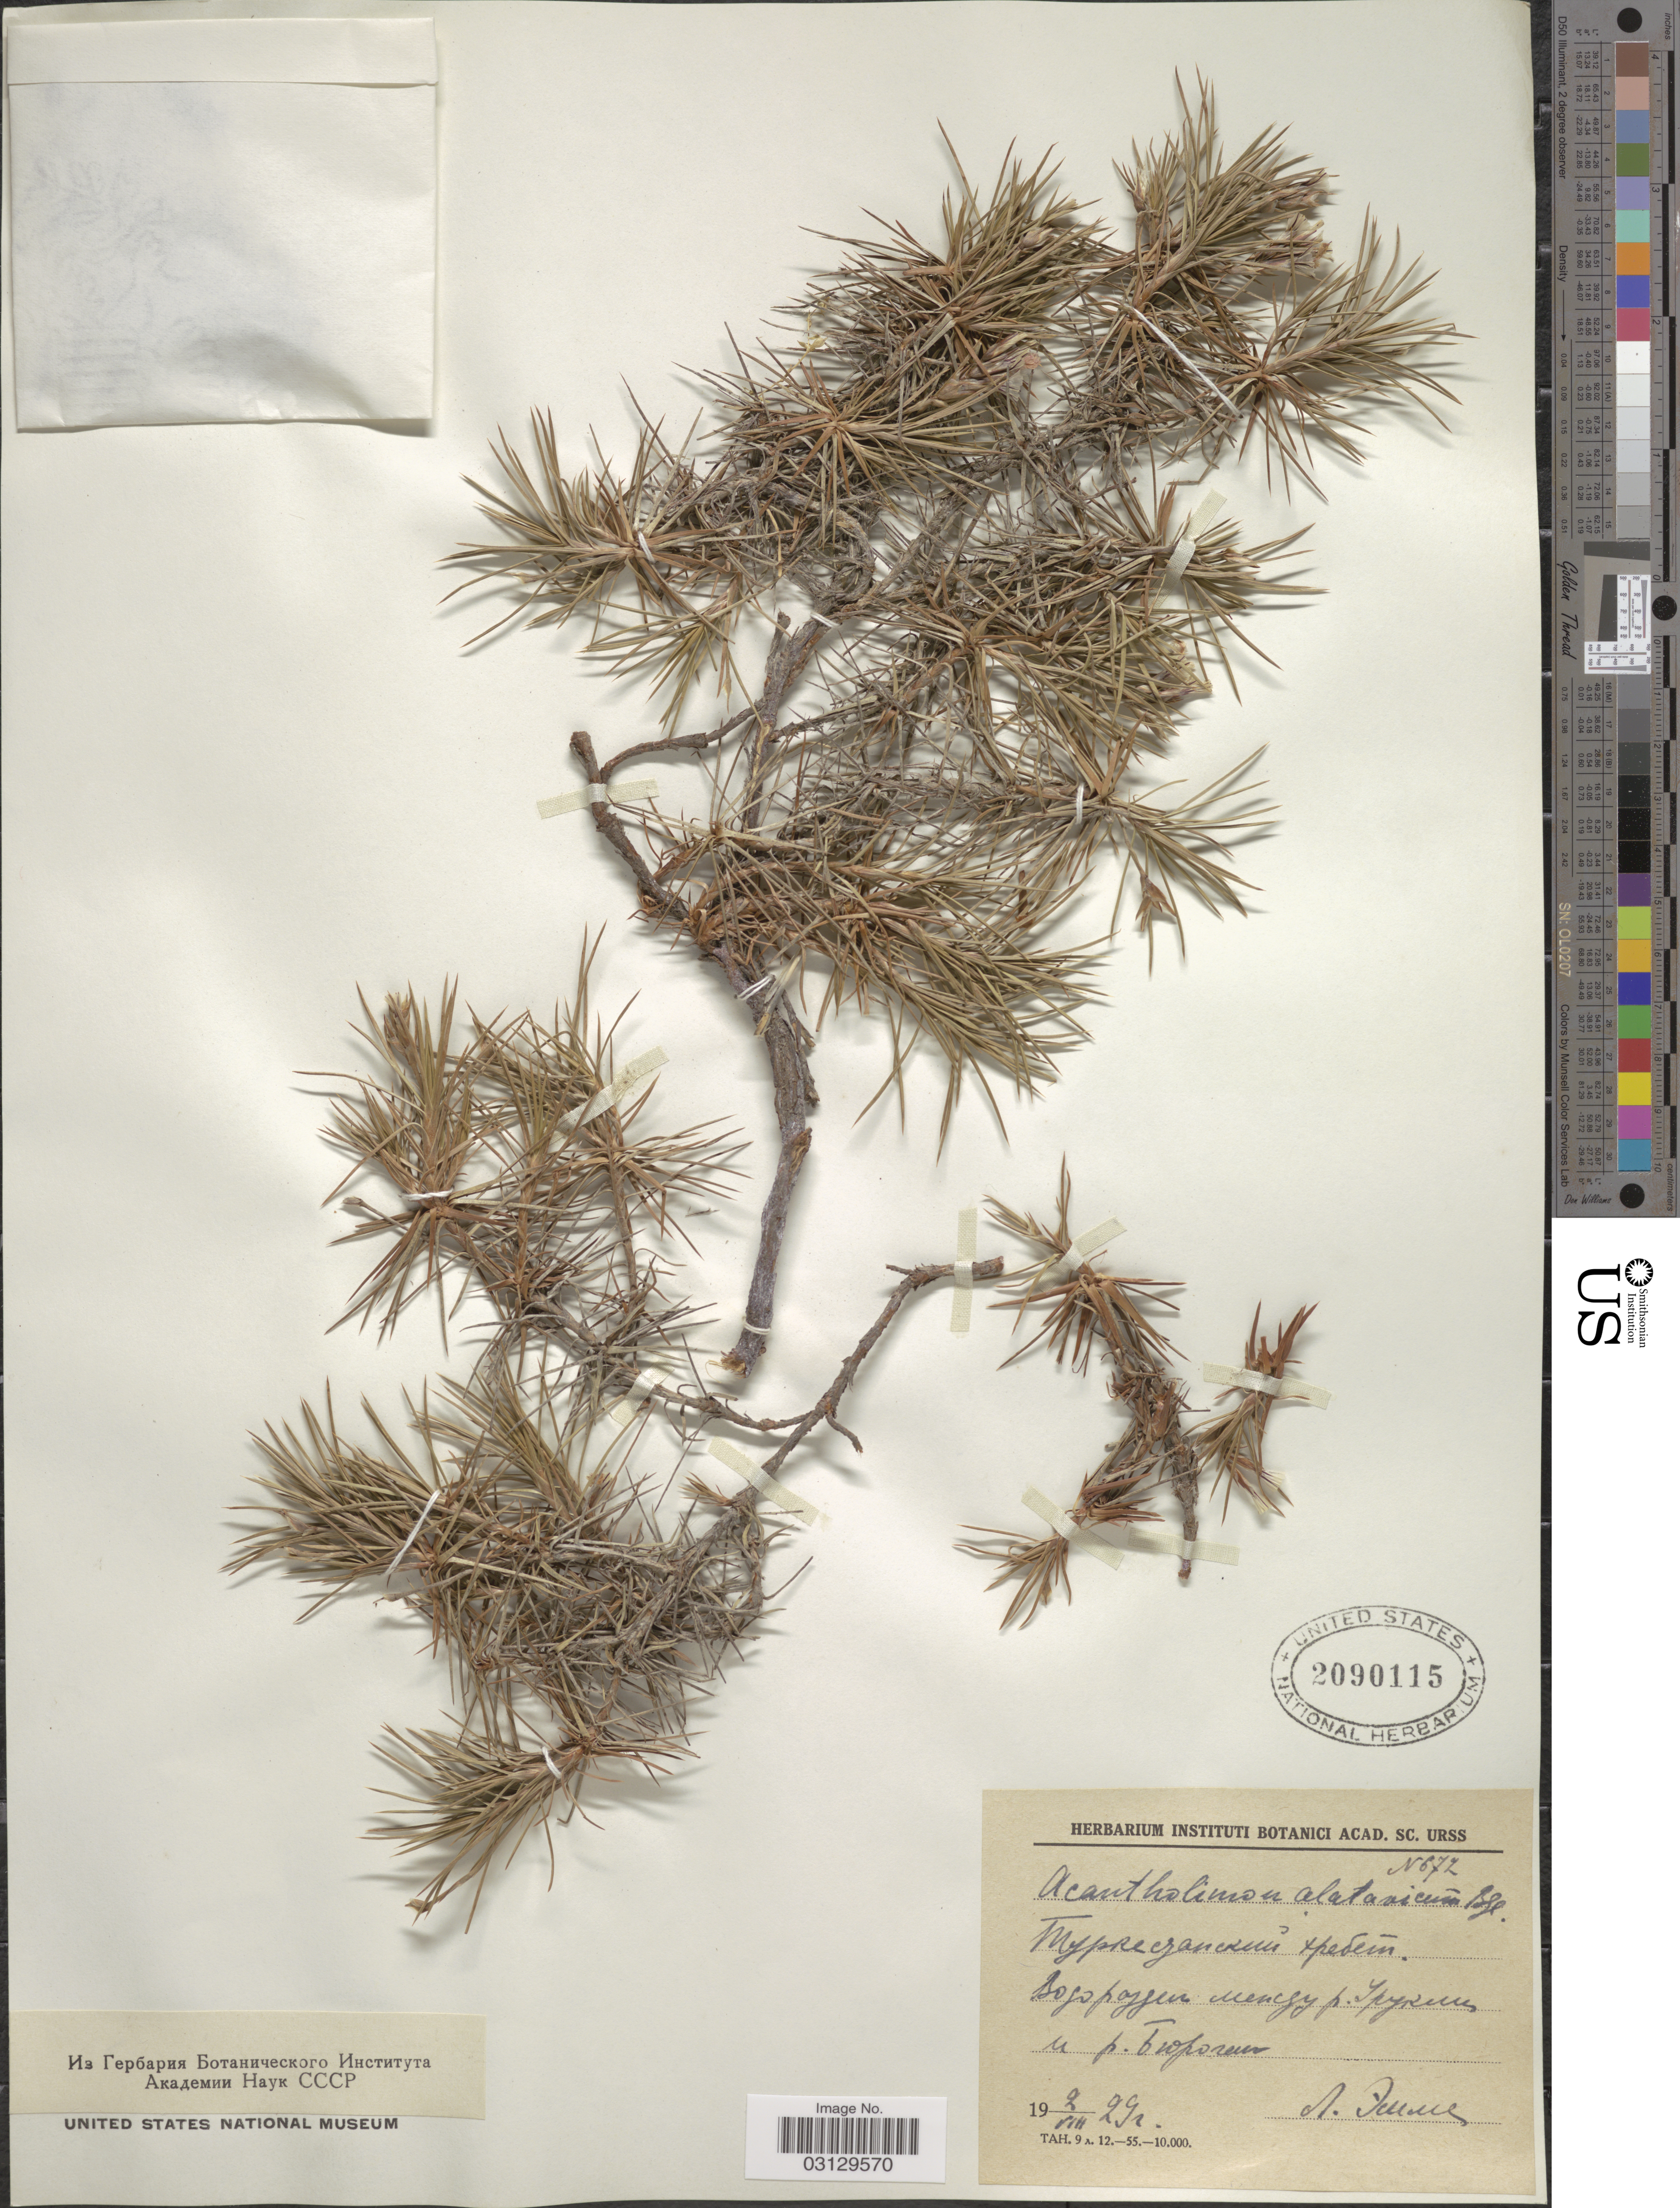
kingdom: Plantae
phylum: Tracheophyta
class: Magnoliopsida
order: Caryophyllales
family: Plumbaginaceae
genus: Acantholimon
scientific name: Acantholimon alatavicum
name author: Bunge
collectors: L. Emme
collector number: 672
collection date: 1929-08-02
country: Uzbekistan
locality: Turkestanskiy Khrebet, Rriver Urukli.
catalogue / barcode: US 2090115